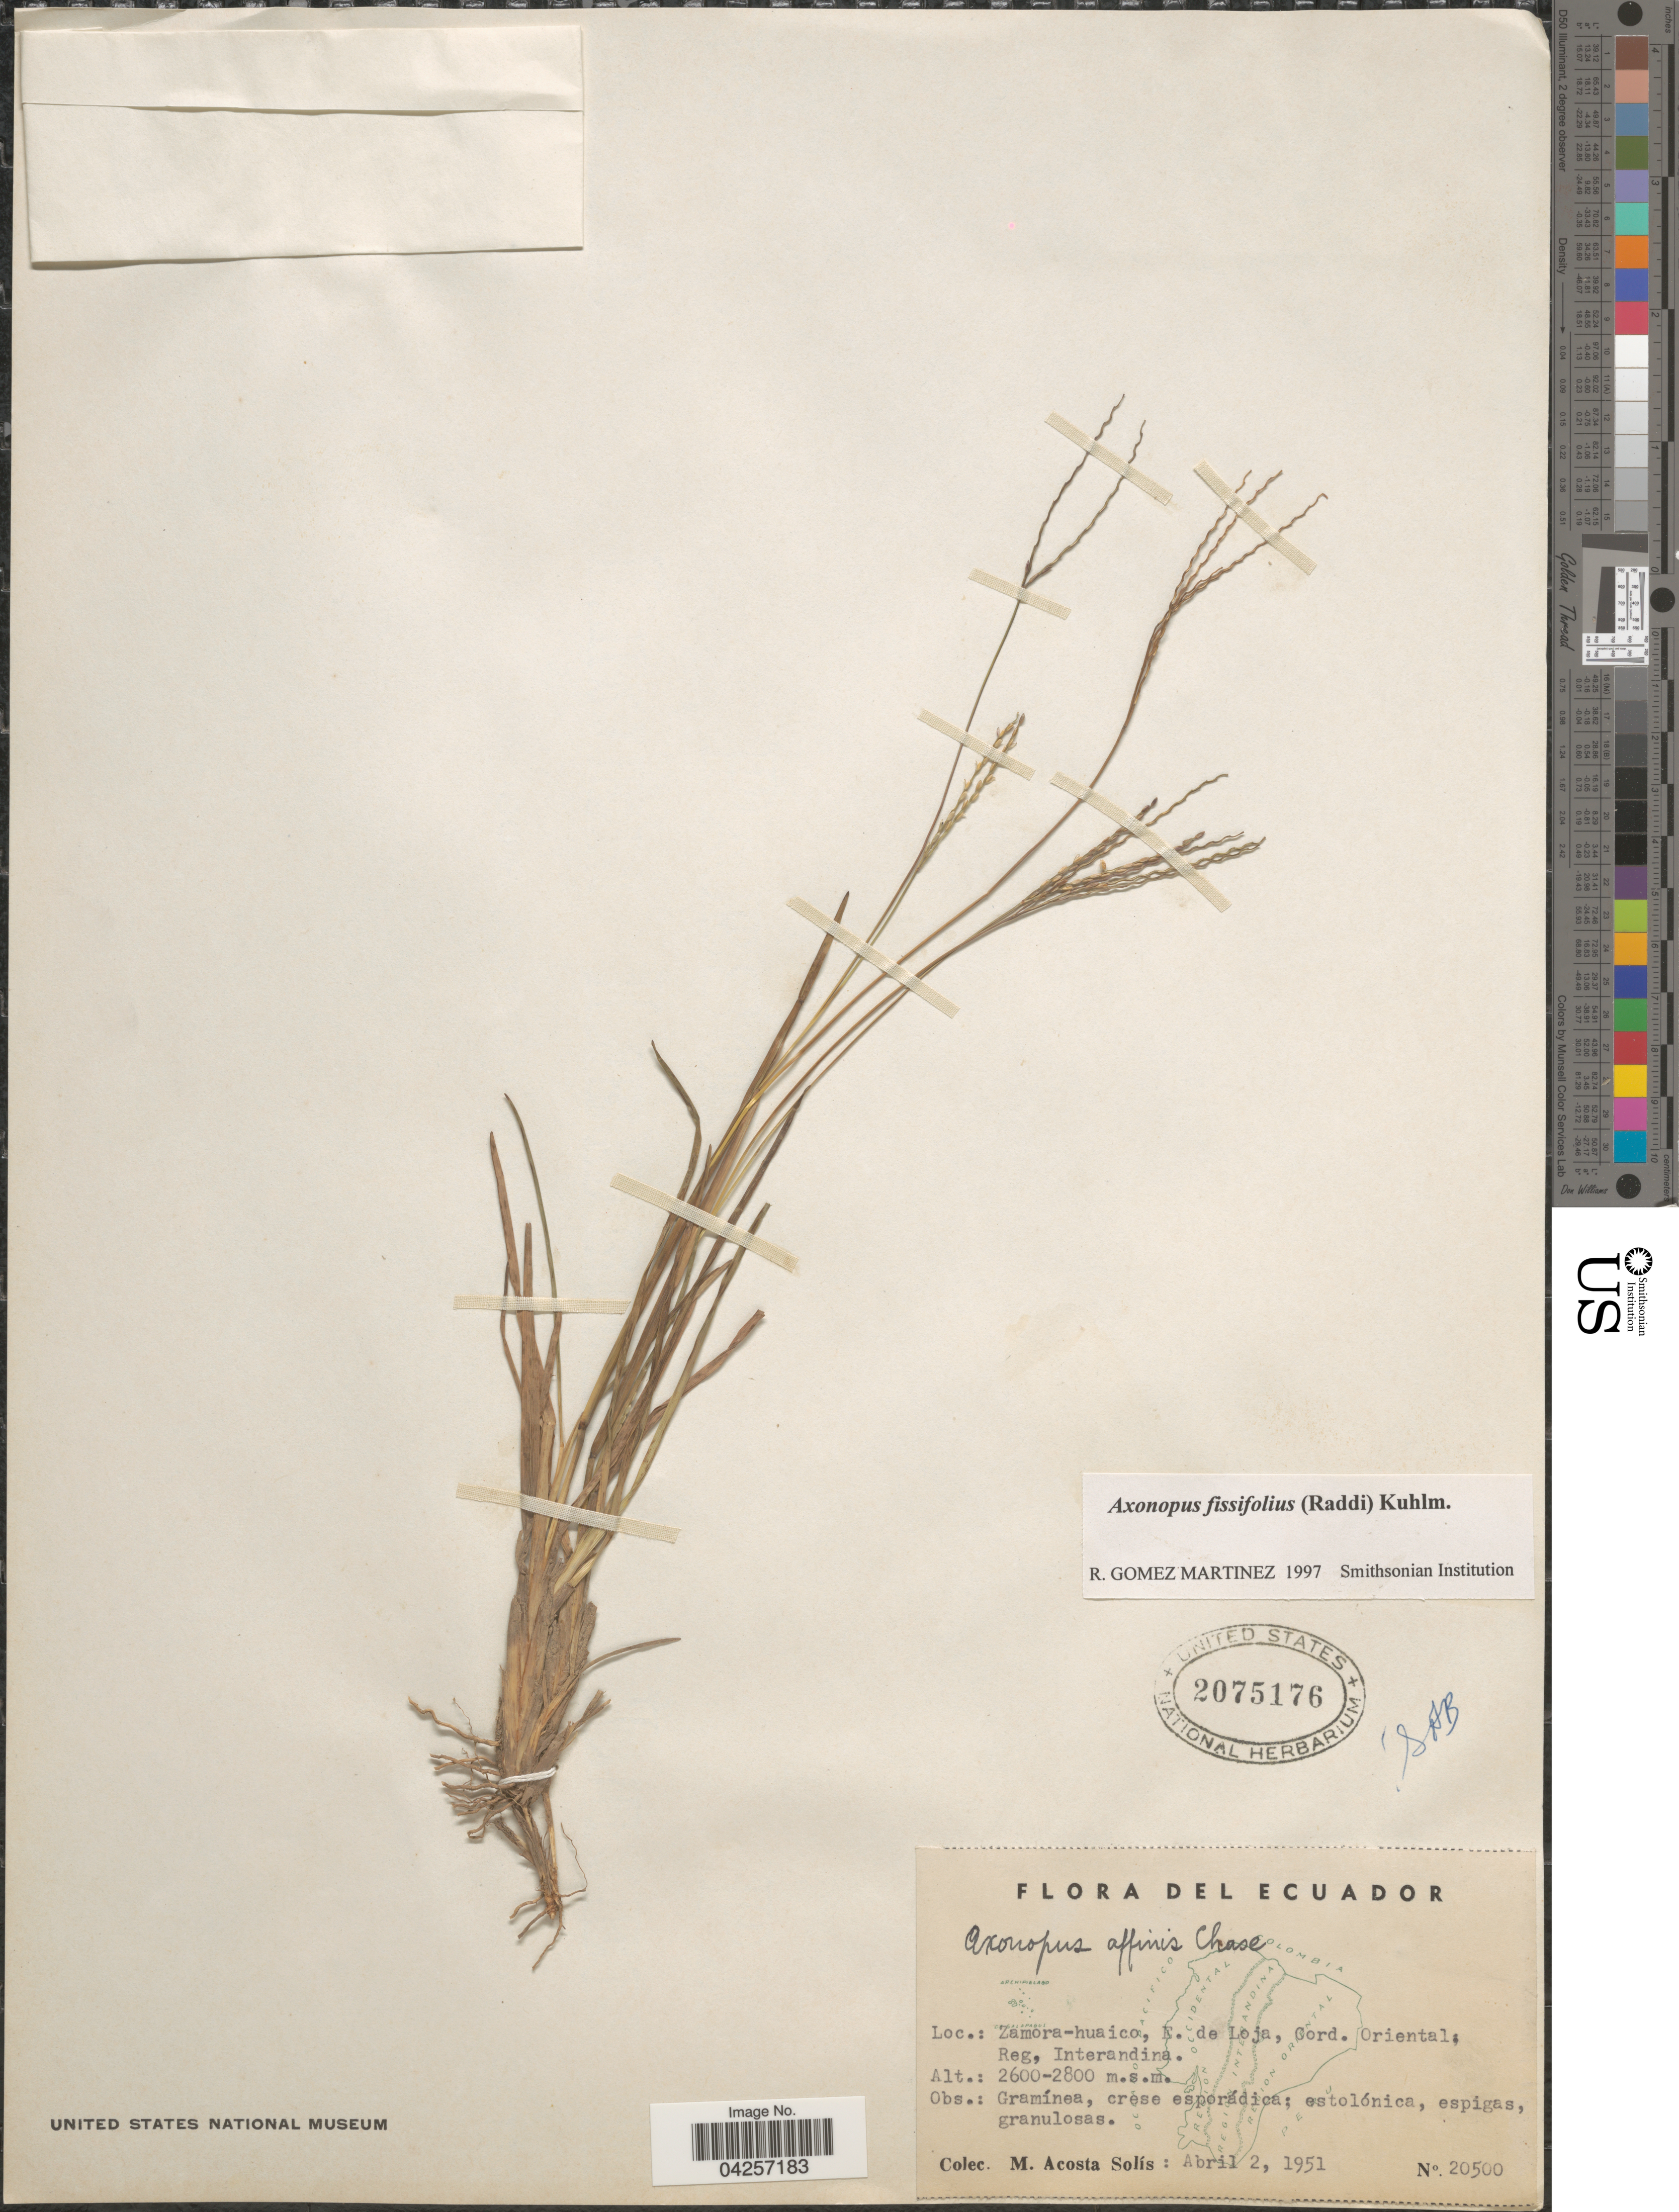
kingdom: Plantae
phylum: Tracheophyta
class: Liliopsida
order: Poales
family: Poaceae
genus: Axonopus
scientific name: Axonopus fissifolius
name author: (Raddi) Kuhlm.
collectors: M. Acosta Solis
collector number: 20500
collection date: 1951-04-02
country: Ecuador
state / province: Loja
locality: Zamora-huaico, E. de Loja, Cord. Oriental, Reg. Interandina.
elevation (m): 2600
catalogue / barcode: US 2075176